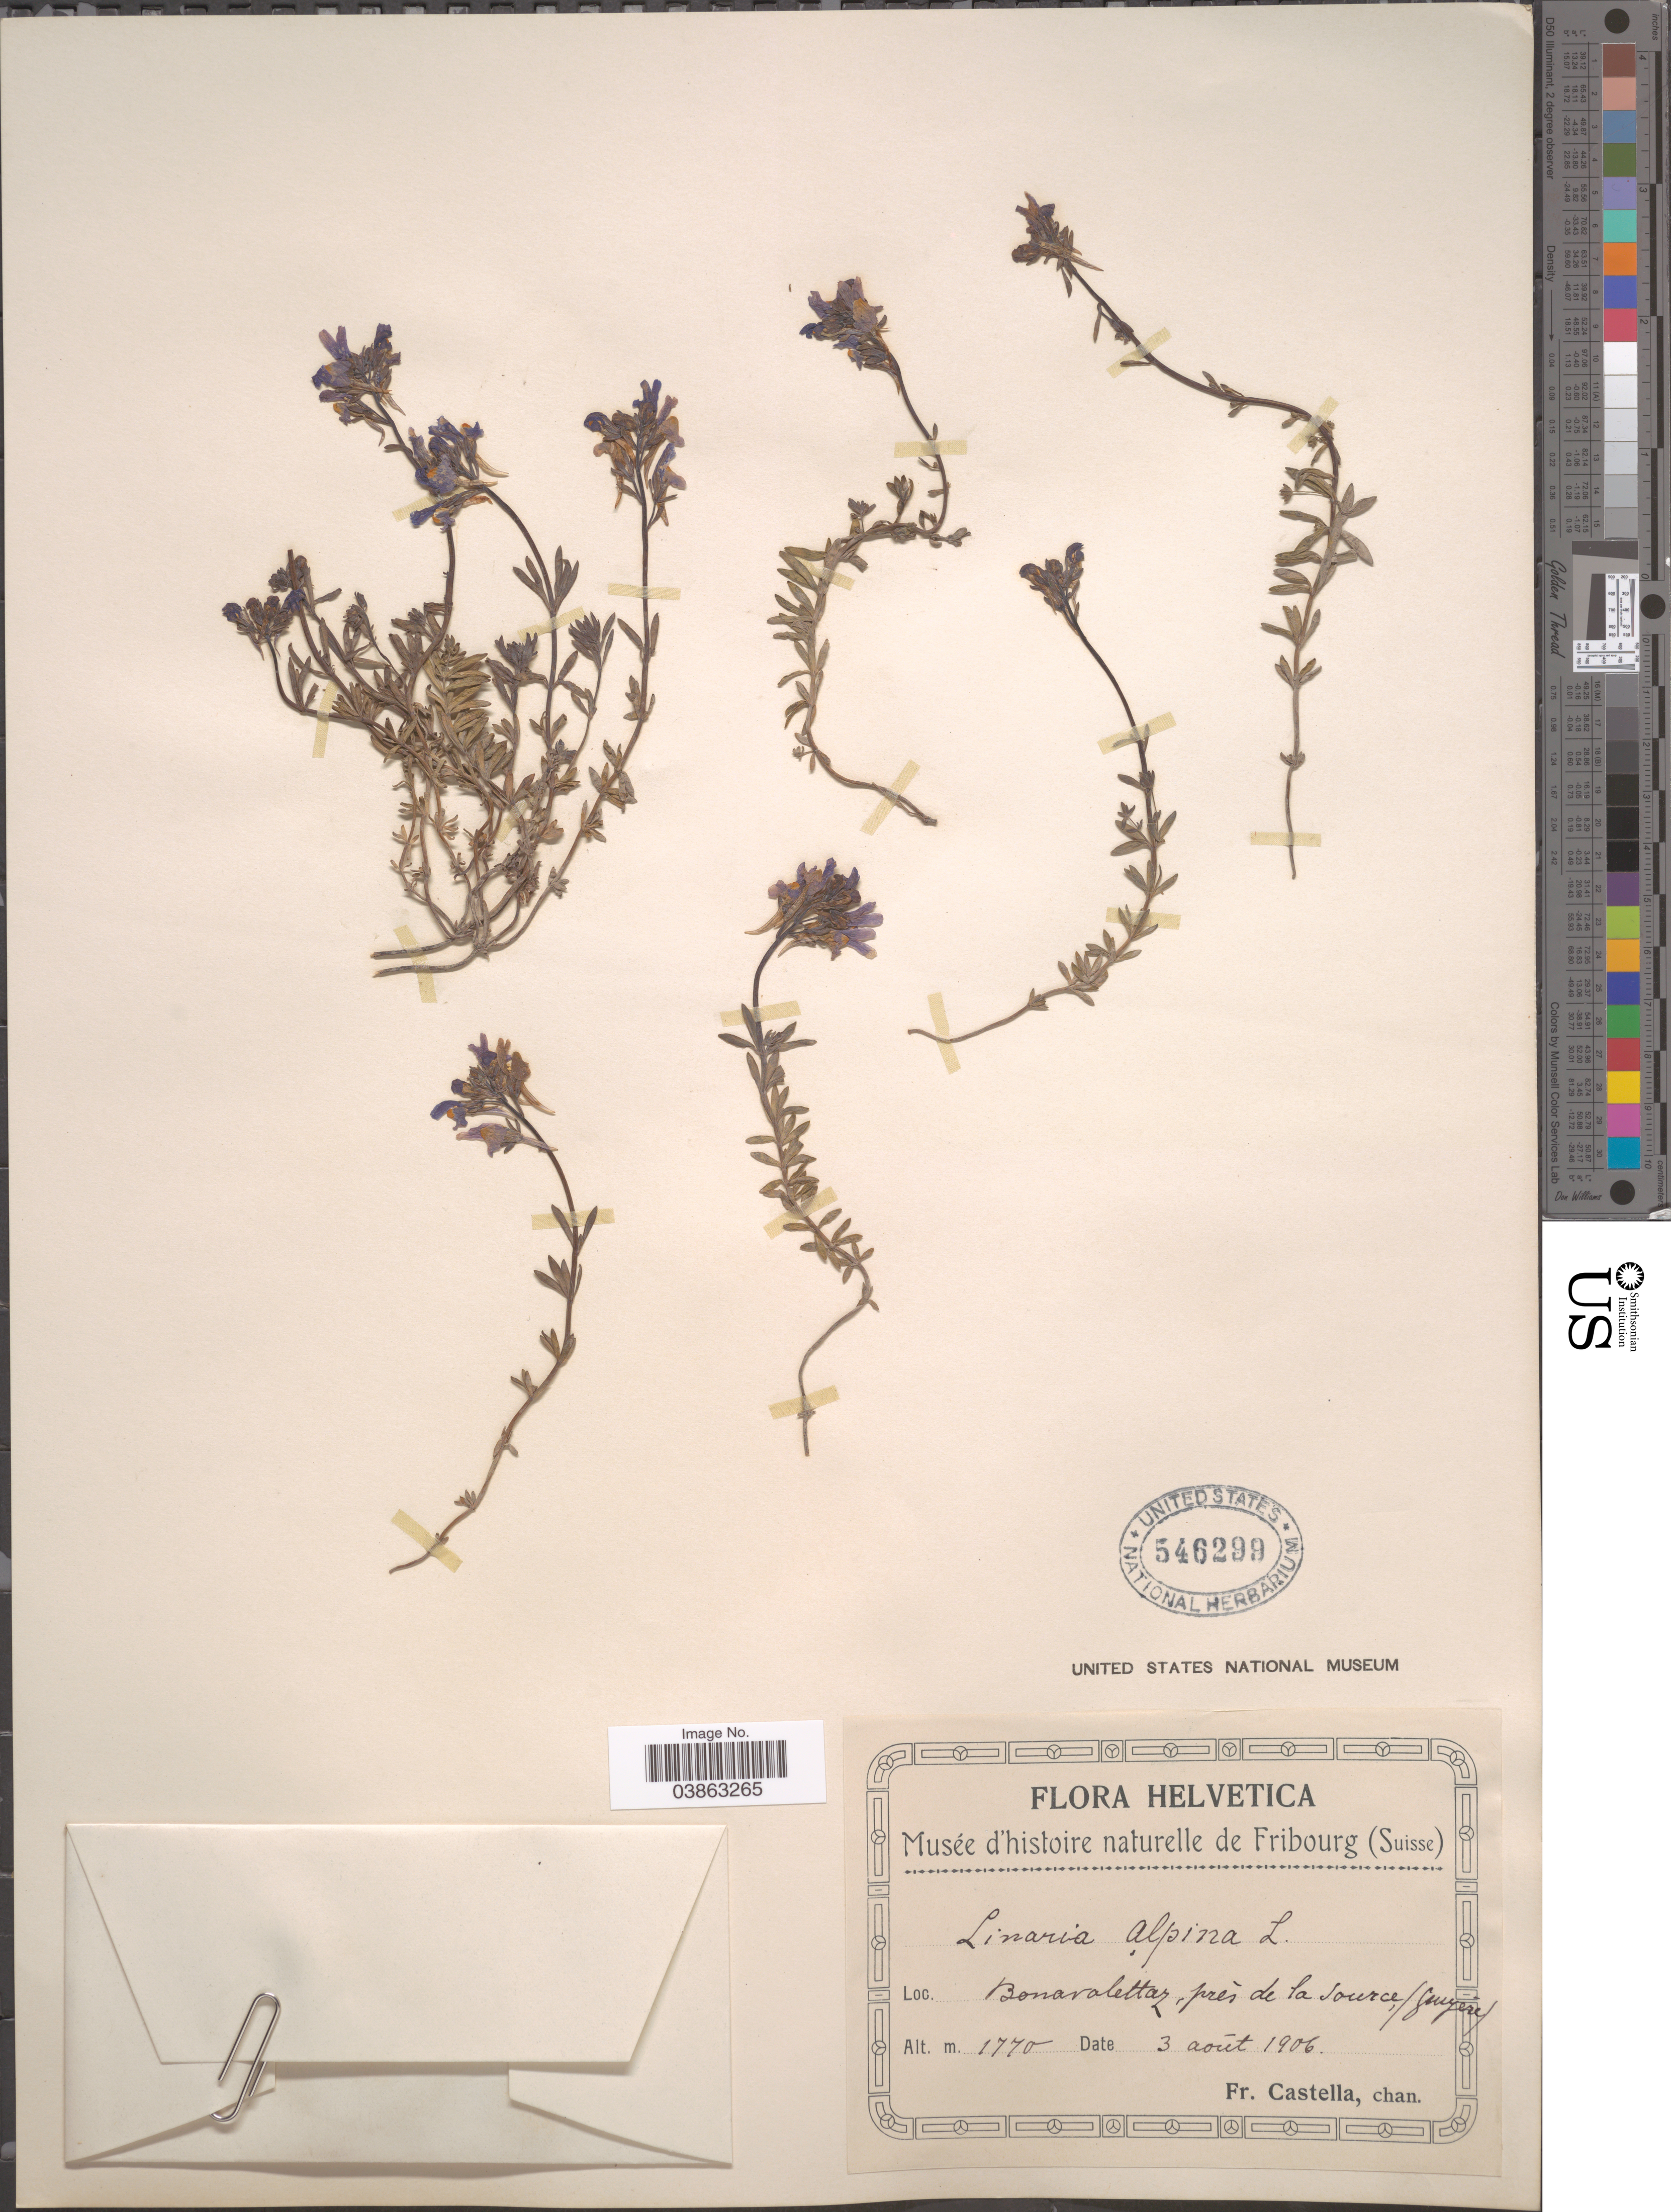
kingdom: Plantae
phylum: Tracheophyta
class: Magnoliopsida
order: Lamiales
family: Plantaginaceae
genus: Linaria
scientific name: Linaria alpina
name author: (L.) Mill.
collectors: Fr. Castella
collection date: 1906-08-03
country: Switzerland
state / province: Fribourg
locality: Helvetica. Bonaralettaz, près de la Source (Guiyere).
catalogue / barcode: US 546299